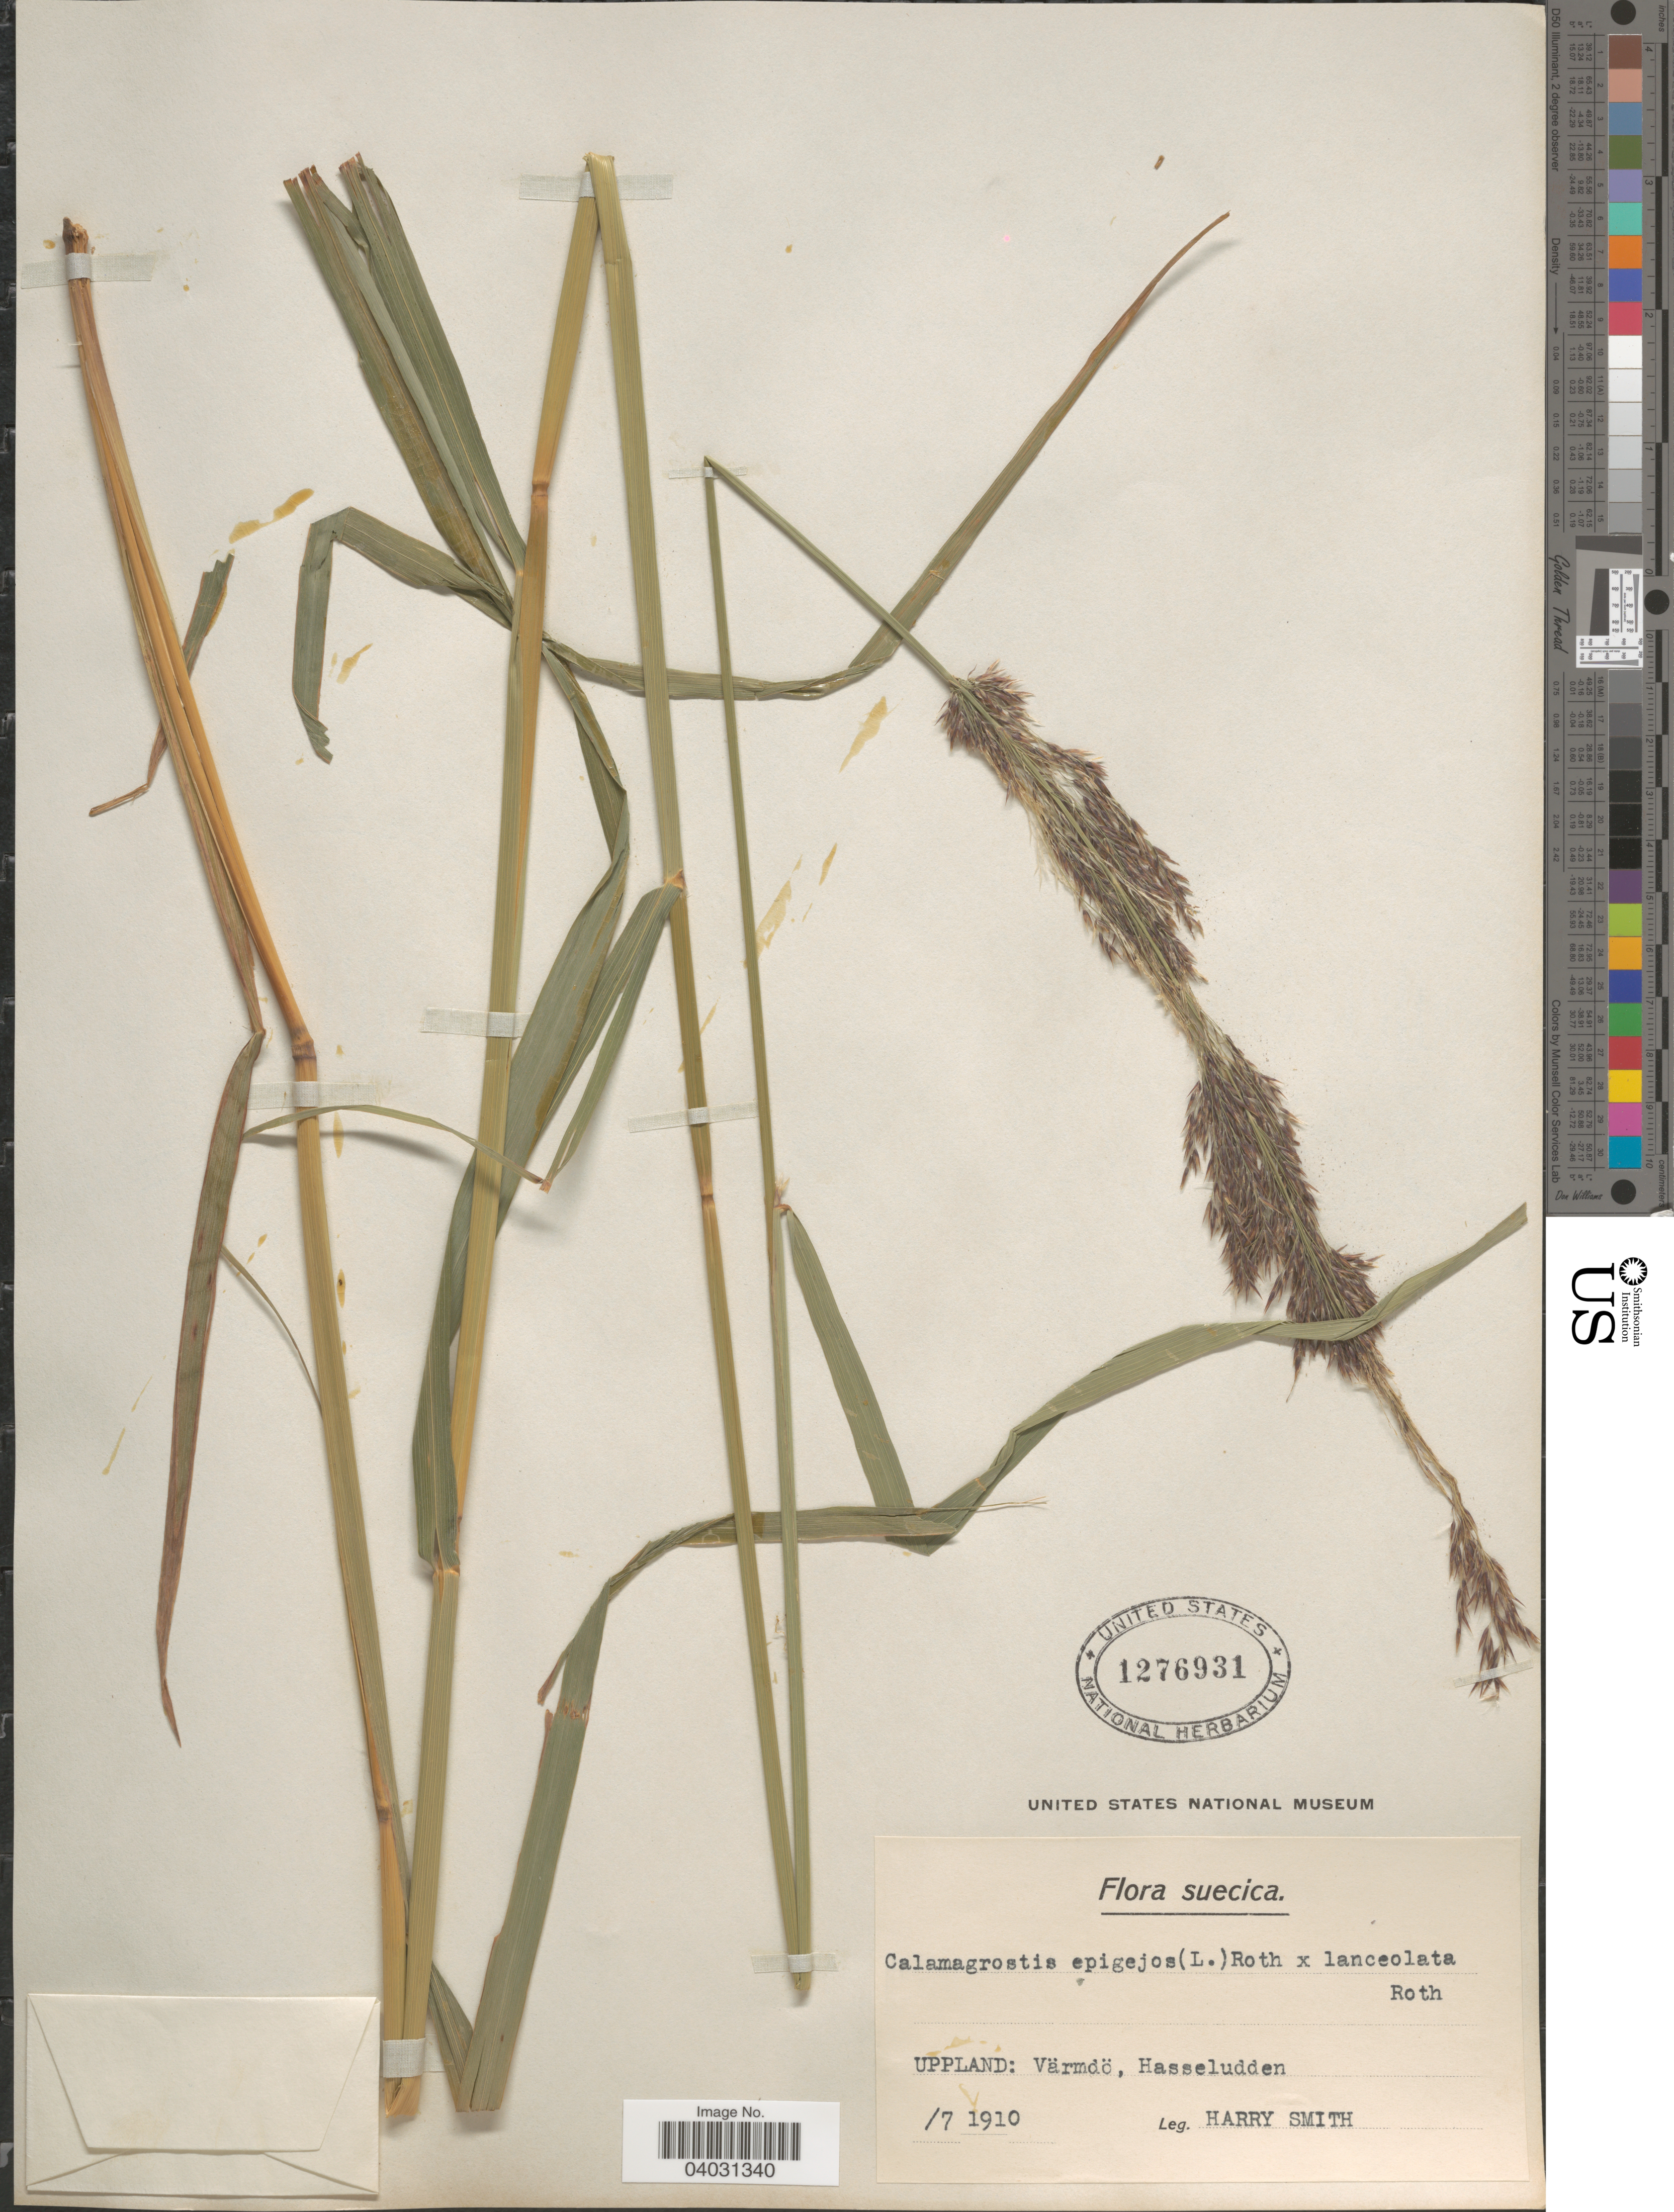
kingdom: Plantae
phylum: Tracheophyta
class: Liliopsida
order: Poales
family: Poaceae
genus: Calamagrostis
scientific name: Calamagrostis epigeios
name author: (L.) Roth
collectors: H. Smith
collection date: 1910-07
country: Sweden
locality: Suecica. Uppland: Värmdö, Hasseludden.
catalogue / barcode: US 1276931